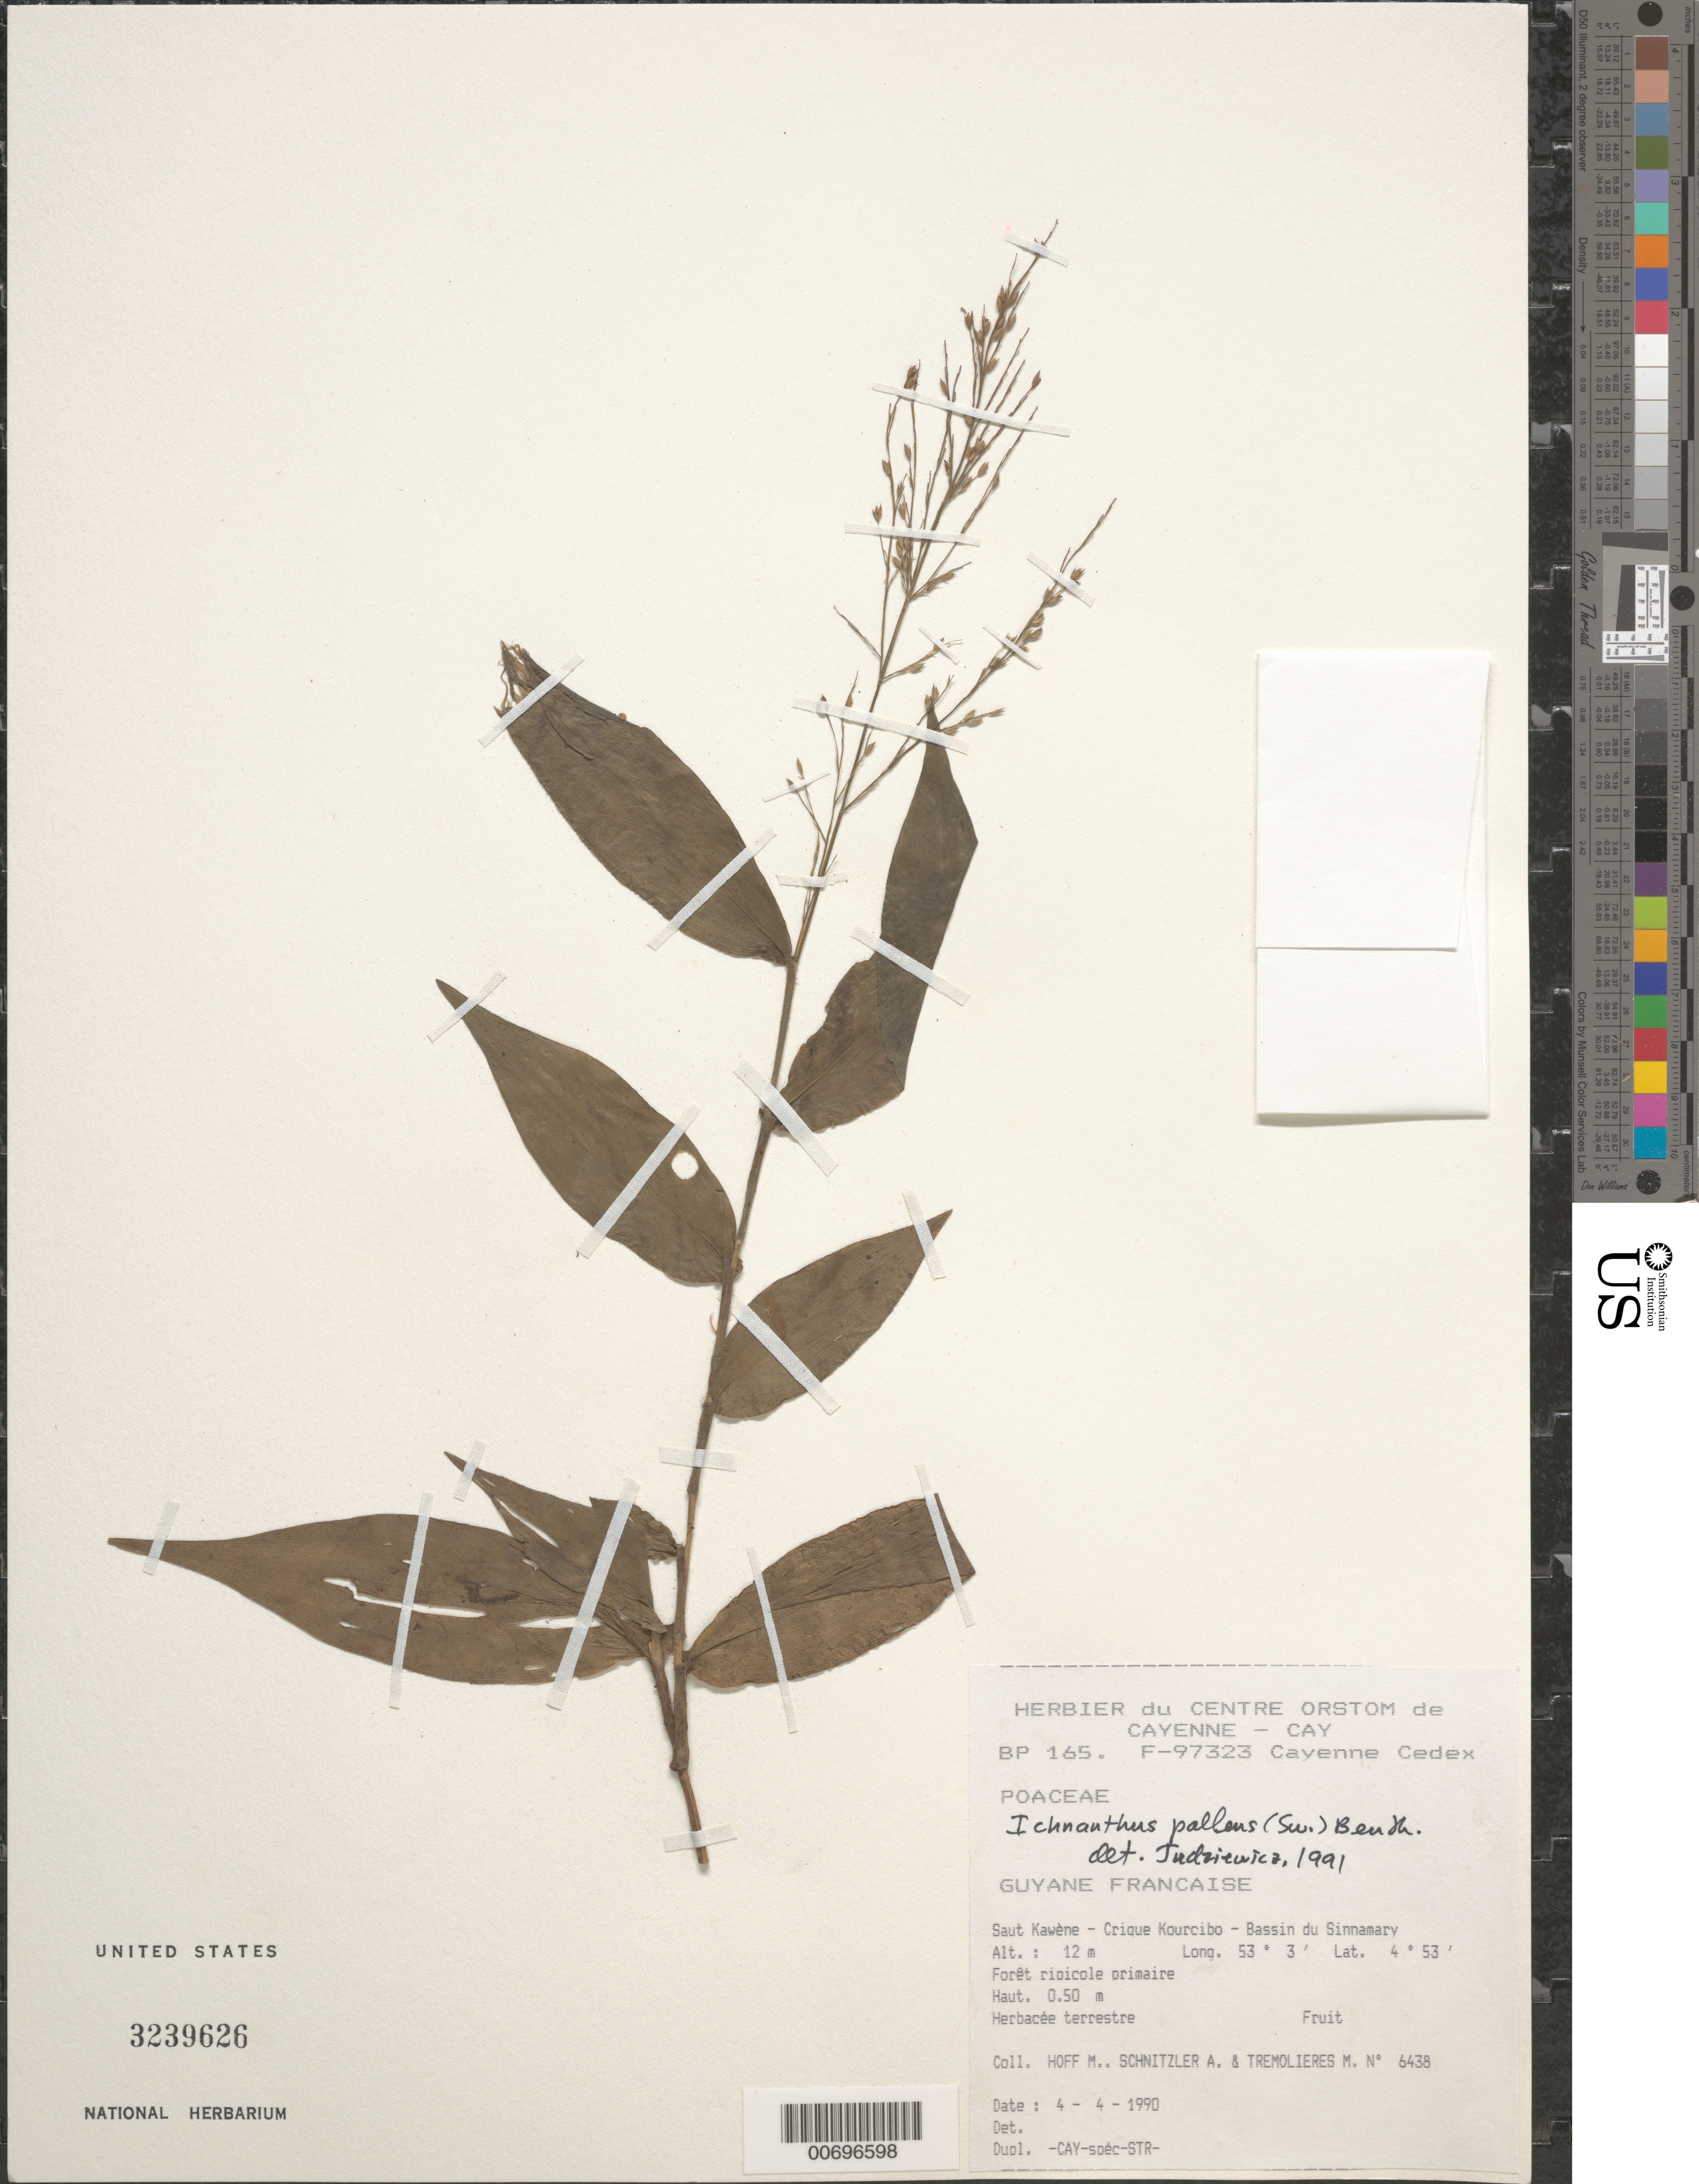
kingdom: Plantae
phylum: Tracheophyta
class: Liliopsida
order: Poales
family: Poaceae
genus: Ichnanthus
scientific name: Ichnanthus pallens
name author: (Sw.) Munro ex Benth.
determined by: Judziewicz, E. J.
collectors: M. Hoff, A. Schnitzler & M. Tremolieres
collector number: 6438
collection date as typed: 4-Apr-90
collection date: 1990-04-04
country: French Guiana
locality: Saut Kawène, Crique Kourcibo, Bassin du Sinnamary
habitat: Primary riparian forest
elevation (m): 12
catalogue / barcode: US 3239626